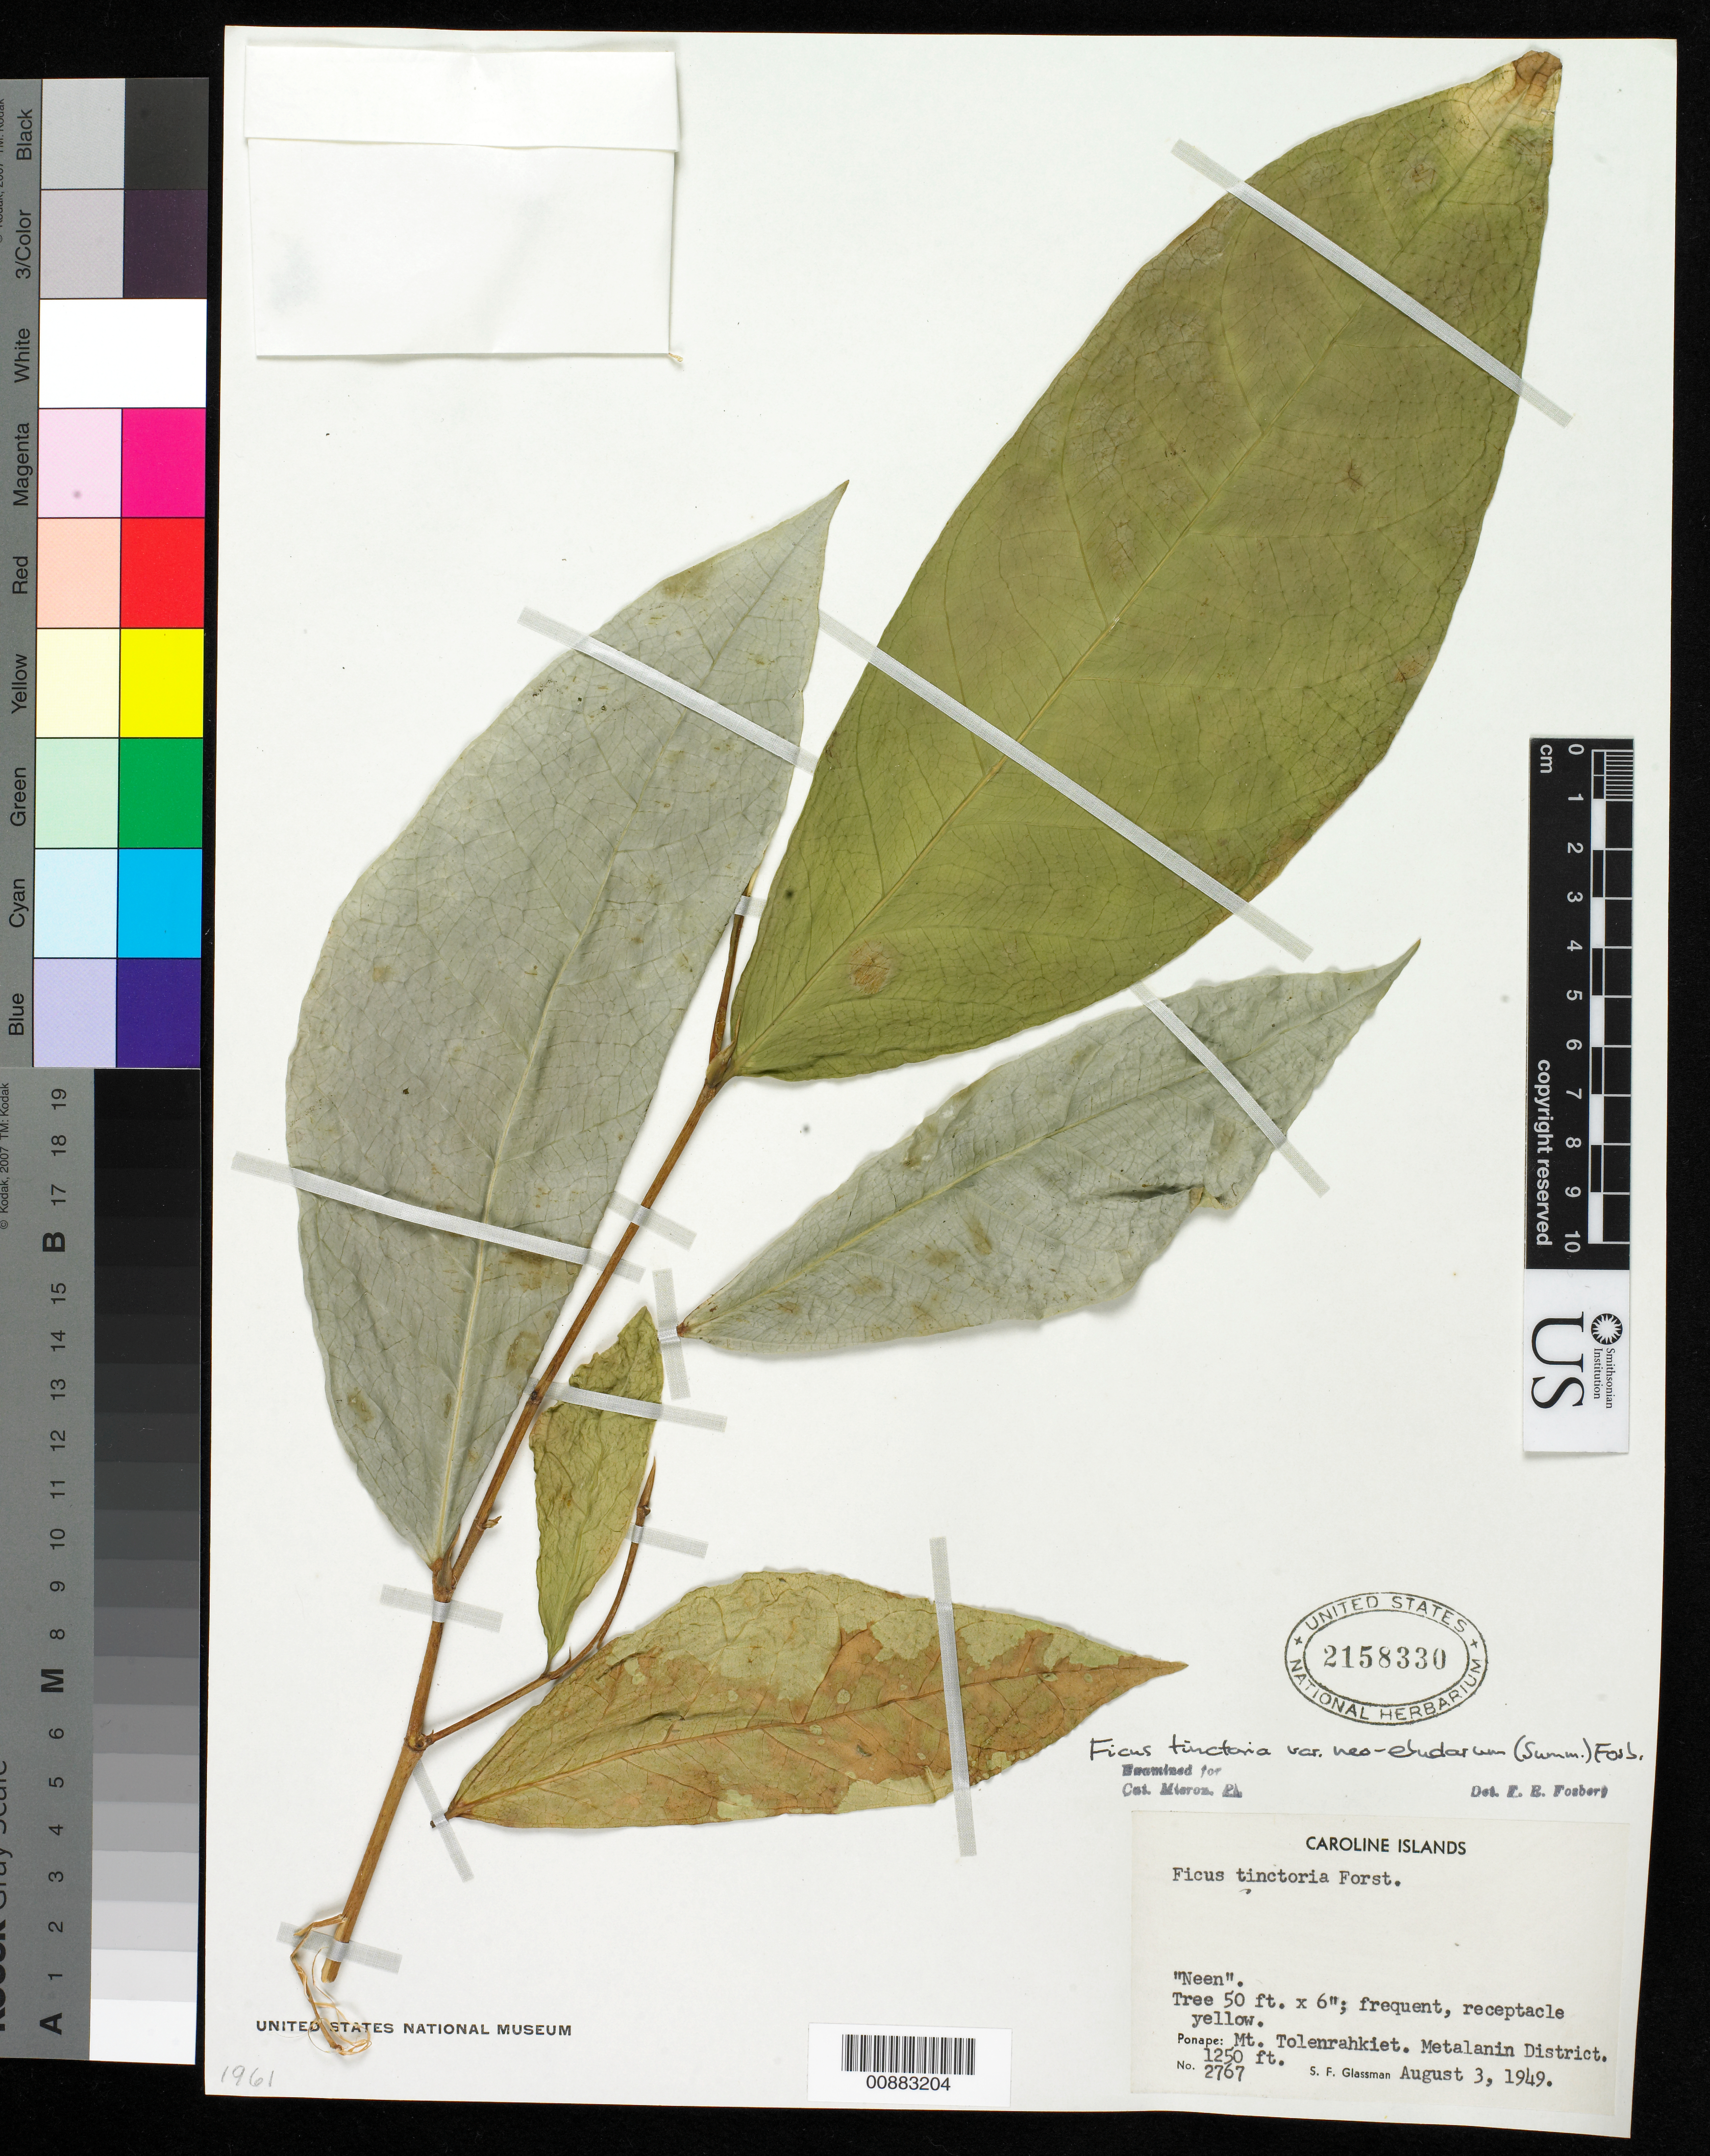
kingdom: Plantae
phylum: Tracheophyta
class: Magnoliopsida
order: Rosales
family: Moraceae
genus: Ficus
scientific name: Ficus tinctoria var. neoebudarum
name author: (Summerh.) Fosberg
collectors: S. F. Glassman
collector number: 2767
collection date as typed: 03 Aug 1949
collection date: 1949-08-03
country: Micronesia, Federated States of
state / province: Pohnpei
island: Pohnpei [Ponape]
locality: Mt. Tolenrahkiet; Metalanin District.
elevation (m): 381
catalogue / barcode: US 2158330